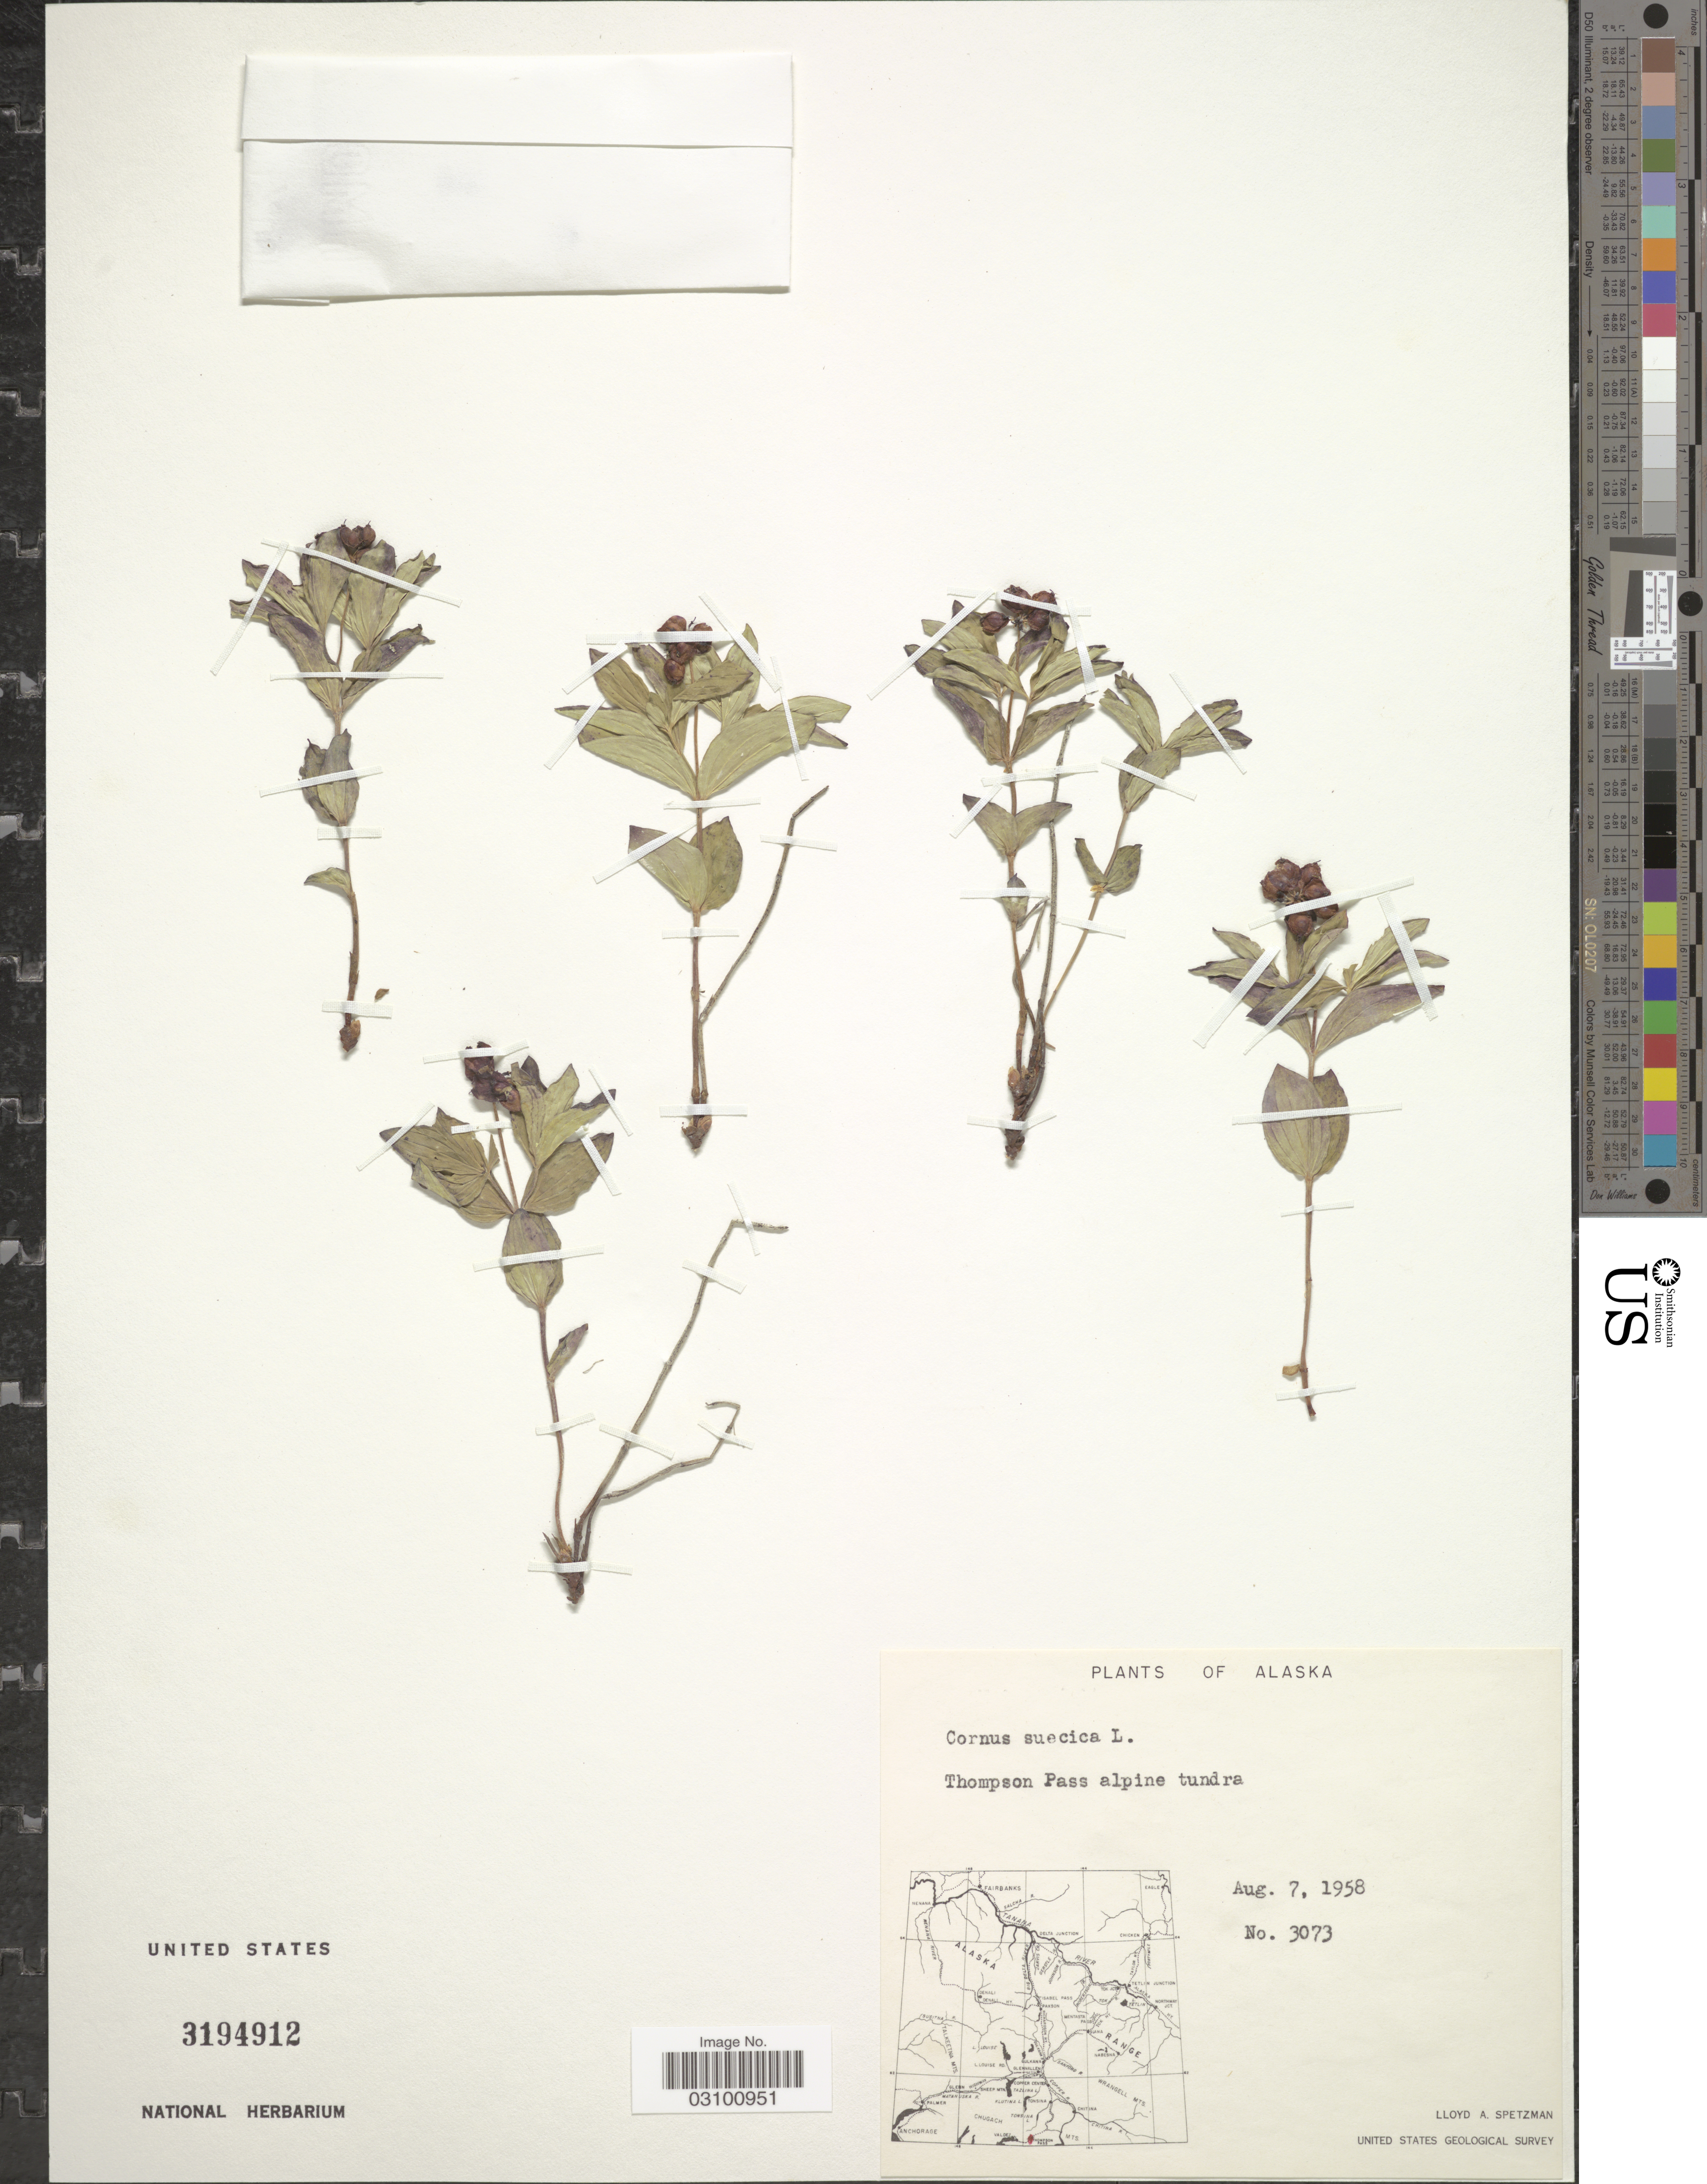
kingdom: Plantae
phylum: Tracheophyta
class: Magnoliopsida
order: Cornales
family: Cornaceae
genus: Cornus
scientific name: Cornus suecica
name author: L.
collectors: L. Spetzman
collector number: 3073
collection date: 1958-08-07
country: United States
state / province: Alaska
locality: Thompson Pass alpine tundra.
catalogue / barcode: US 3194912